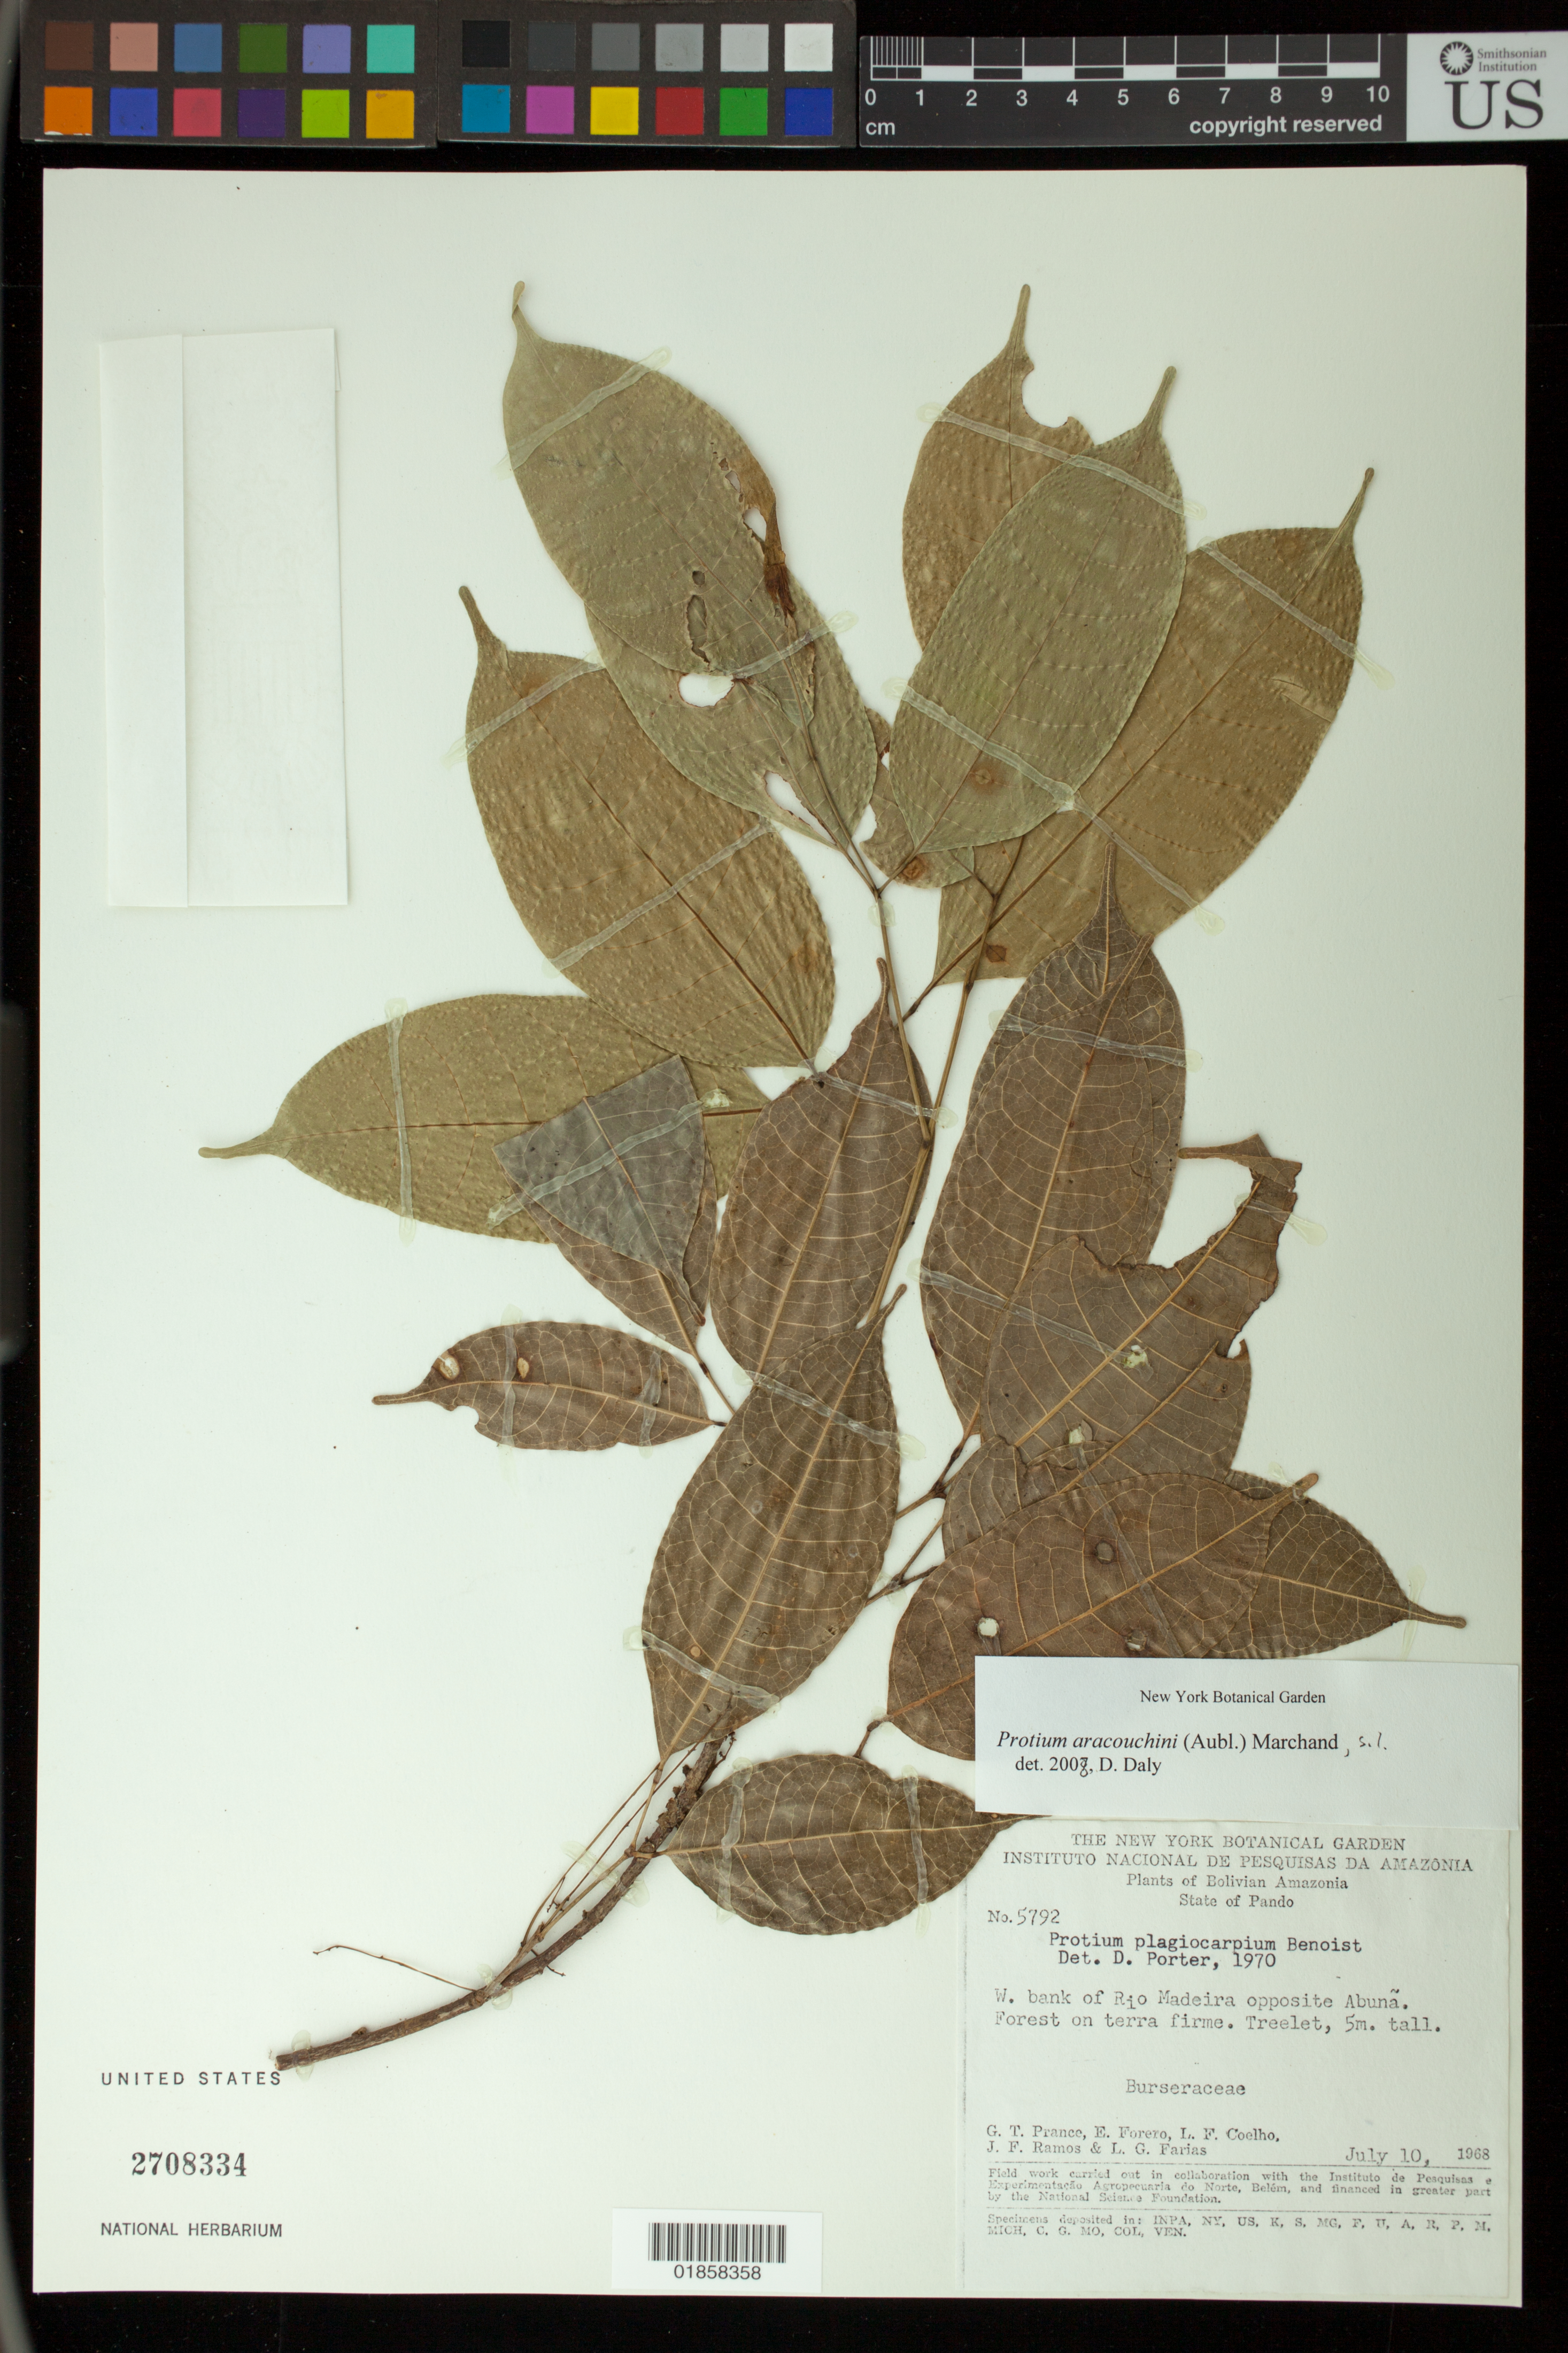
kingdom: Plantae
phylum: Tracheophyta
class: Magnoliopsida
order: Sapindales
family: Burseraceae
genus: Protium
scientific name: Protium aracouchini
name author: (Aubl.) Marchand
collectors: G. T. Prance, E. Forero, L. F. Coelho, J. F. Ramos & L. G. Farias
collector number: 5792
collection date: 1968-07-10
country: Bolivia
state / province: Pando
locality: State of Pando. W bank of Rio Madeira opposite Abunã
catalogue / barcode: US 2708334